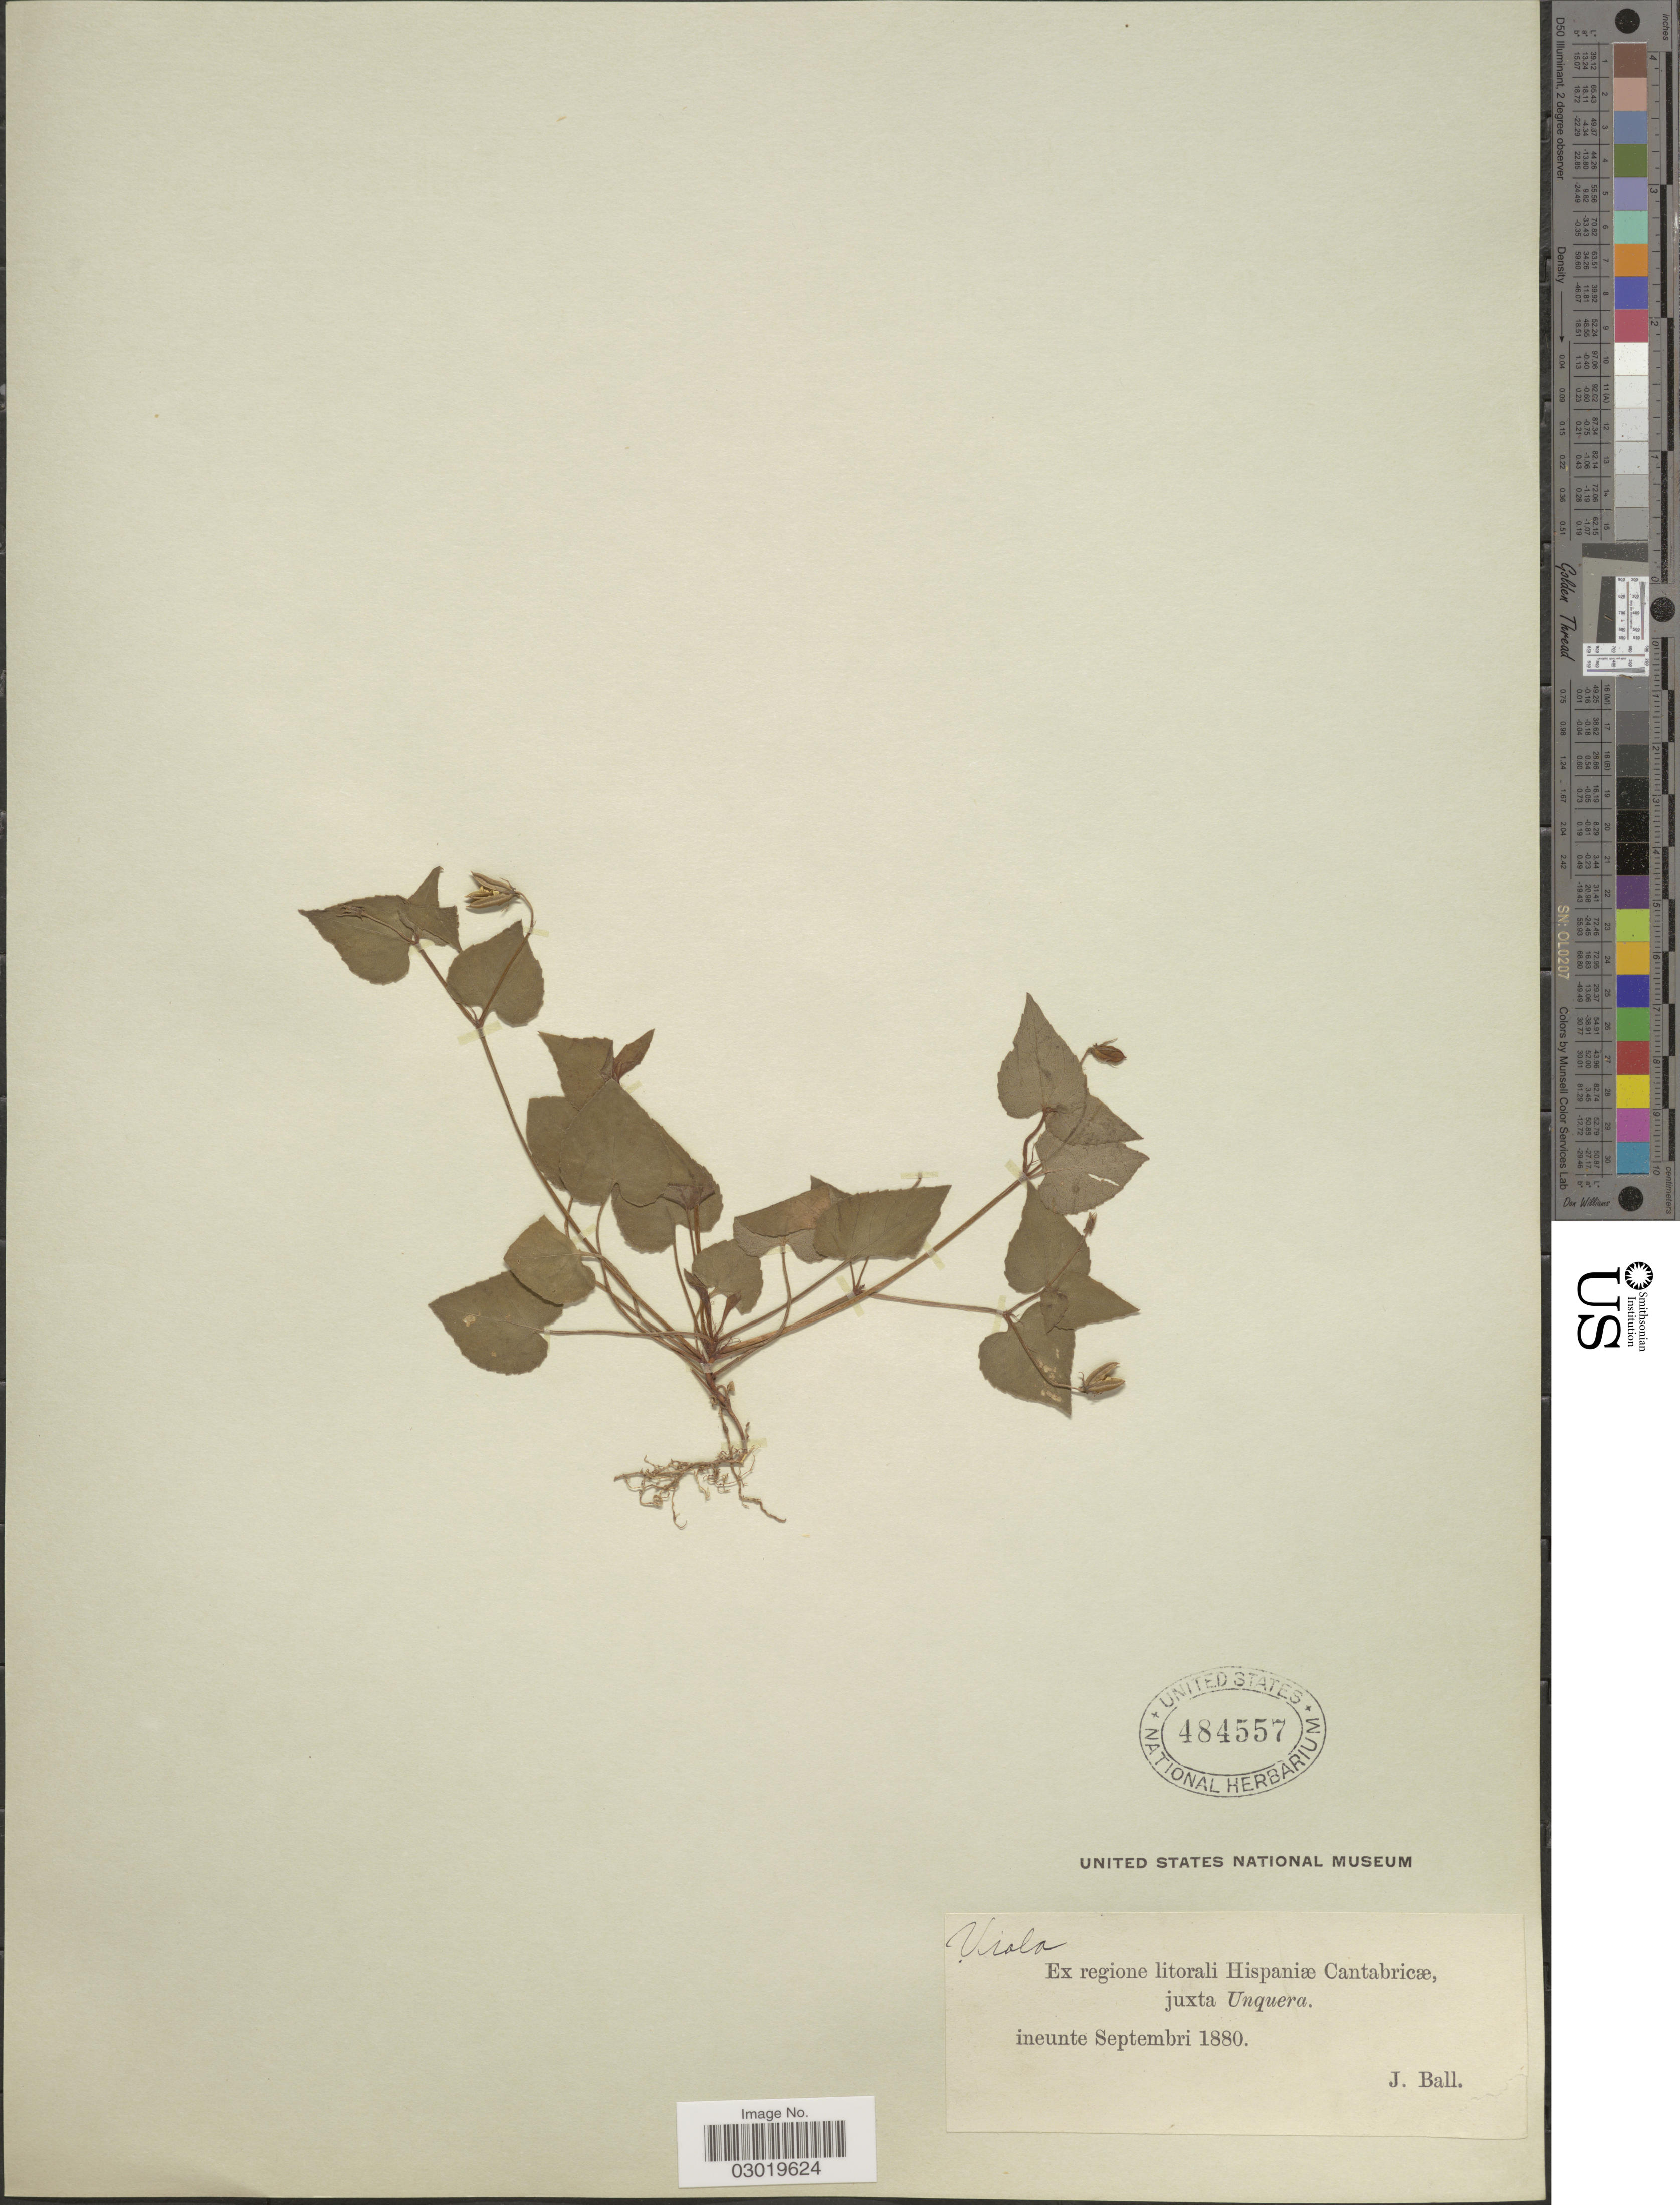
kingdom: Plantae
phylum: Tracheophyta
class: Magnoliopsida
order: Malpighiales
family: Violaceae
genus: Viola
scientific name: Viola sp.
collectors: J. Ball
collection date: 1880-09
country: Spain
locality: Juxta Unquera.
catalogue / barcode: US 484557